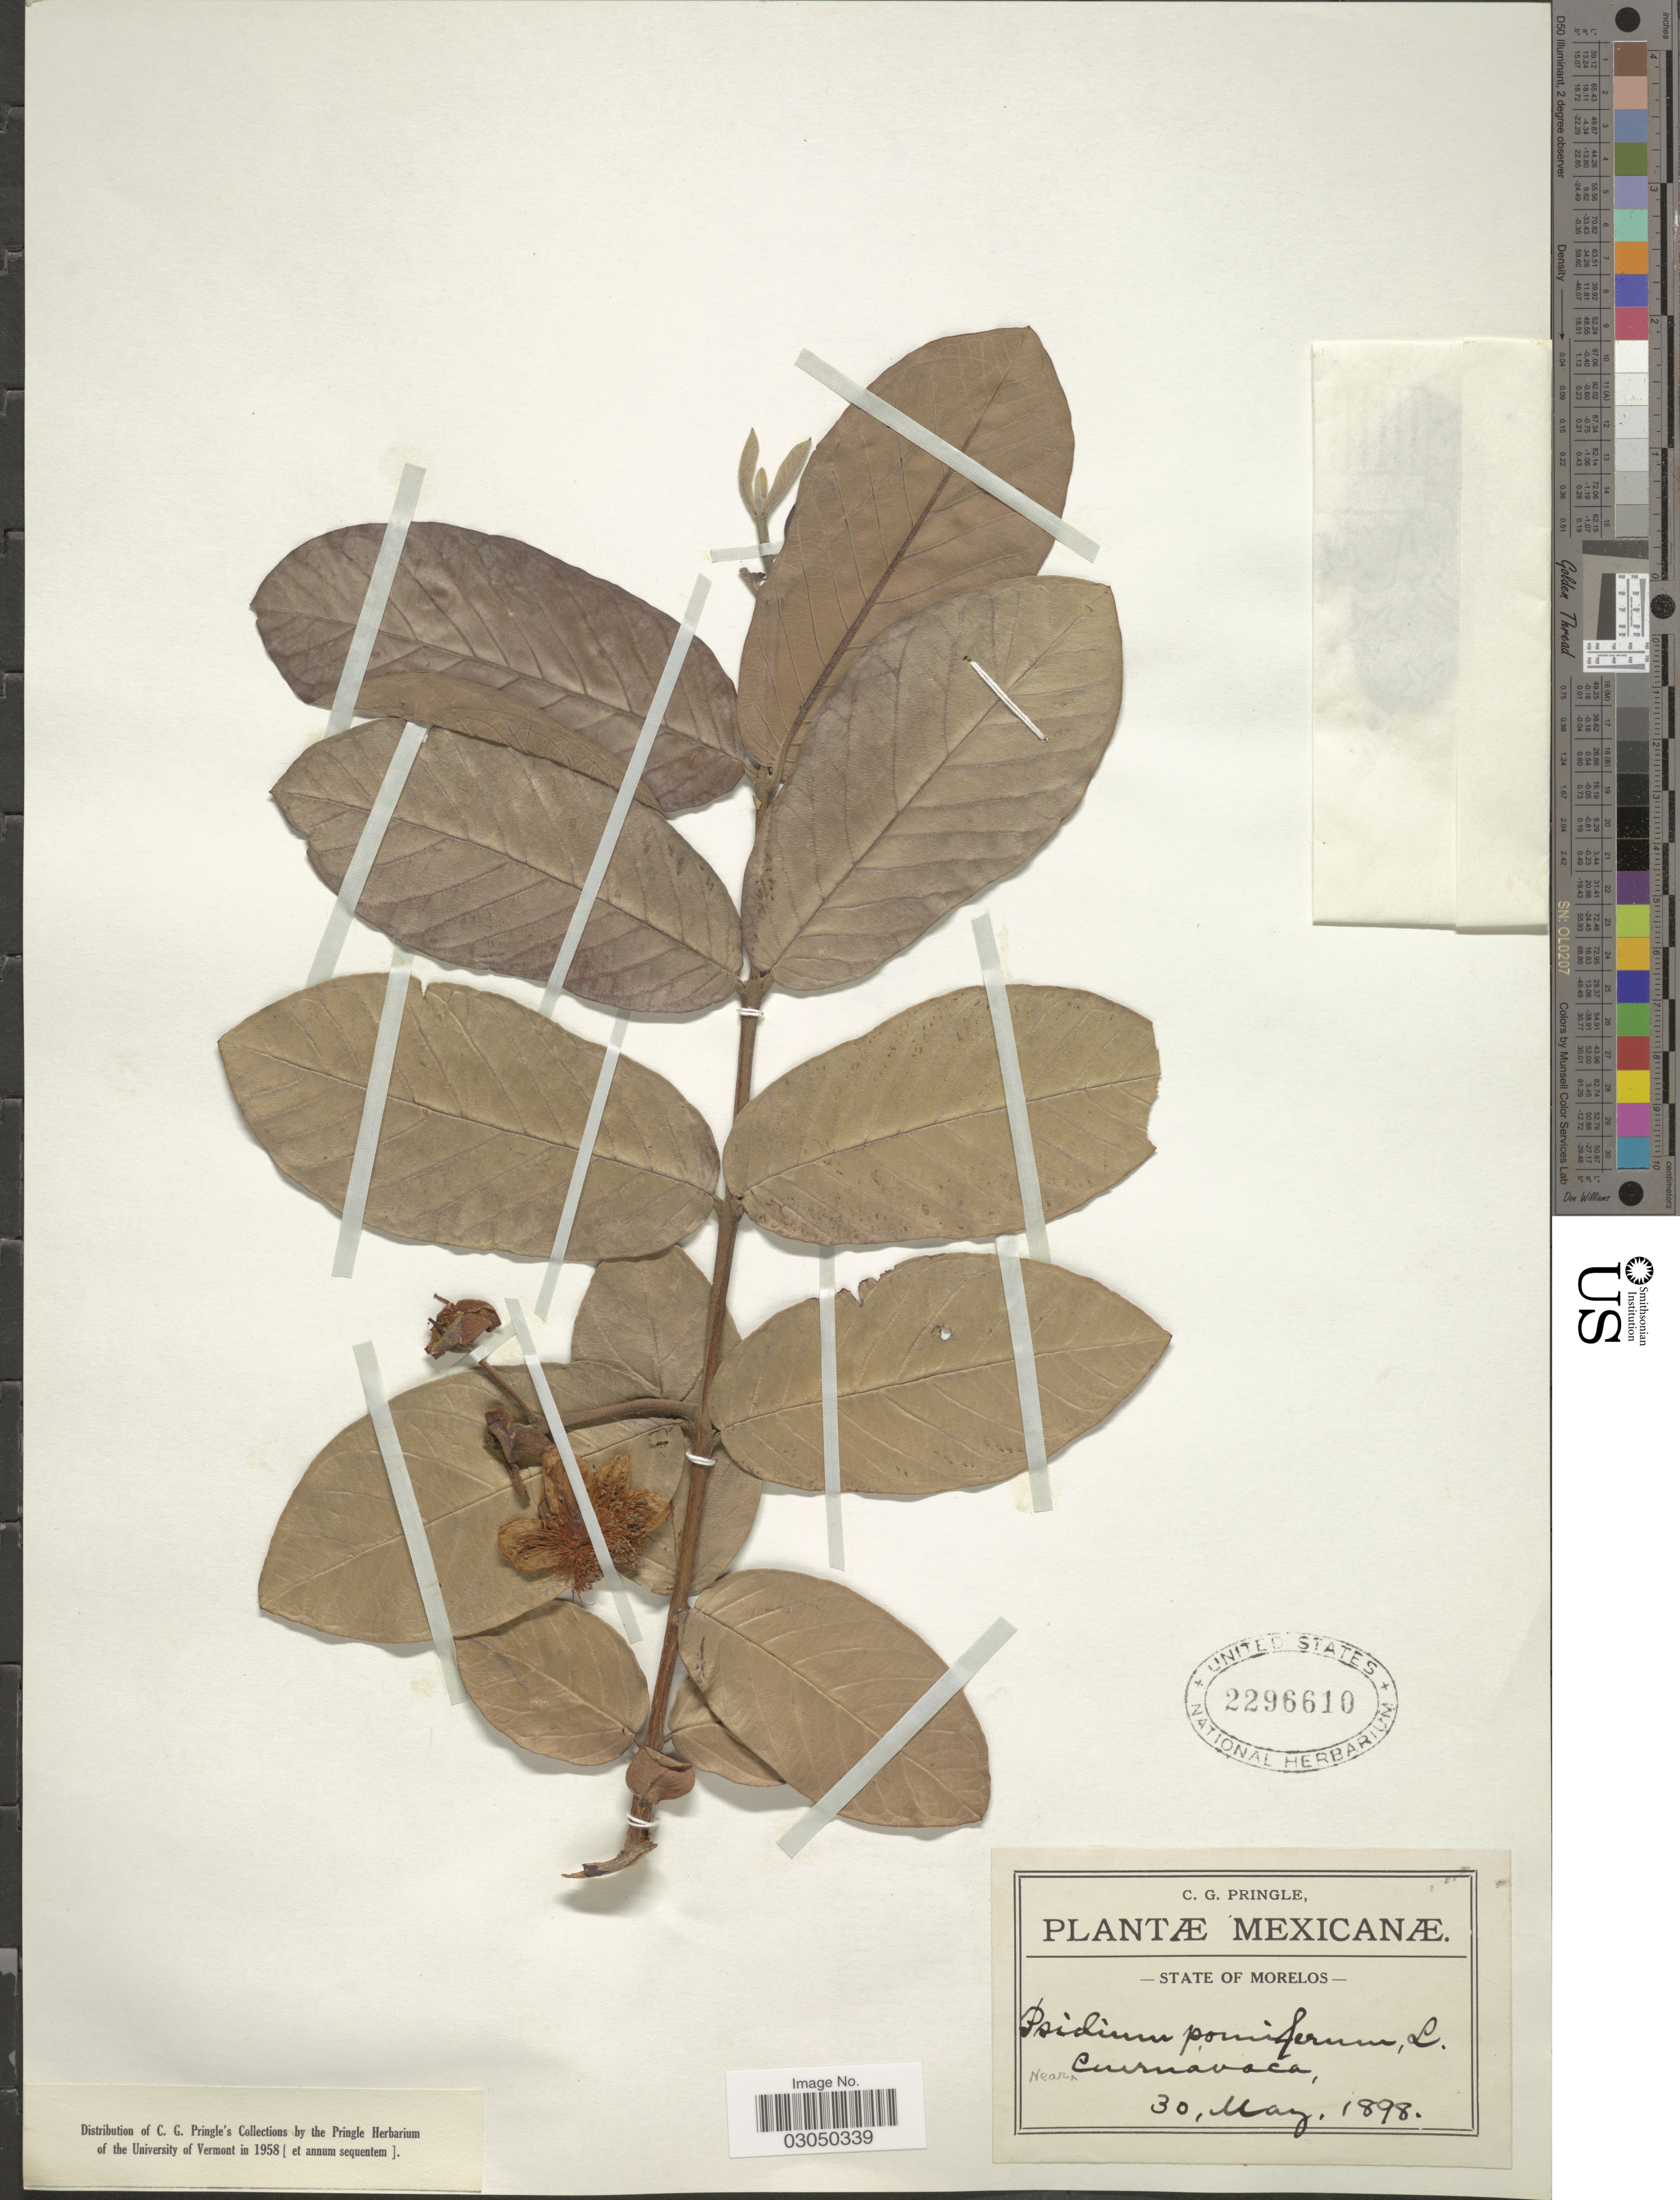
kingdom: Plantae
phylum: Tracheophyta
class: Magnoliopsida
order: Myrtales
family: Myrtaceae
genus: Psidium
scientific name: Psidium pomiferum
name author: L.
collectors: C. G. Pringle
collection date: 1898-05-30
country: Mexico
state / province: Morelos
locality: State of Morelos. Near Cuernavaca.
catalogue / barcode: US 2296610